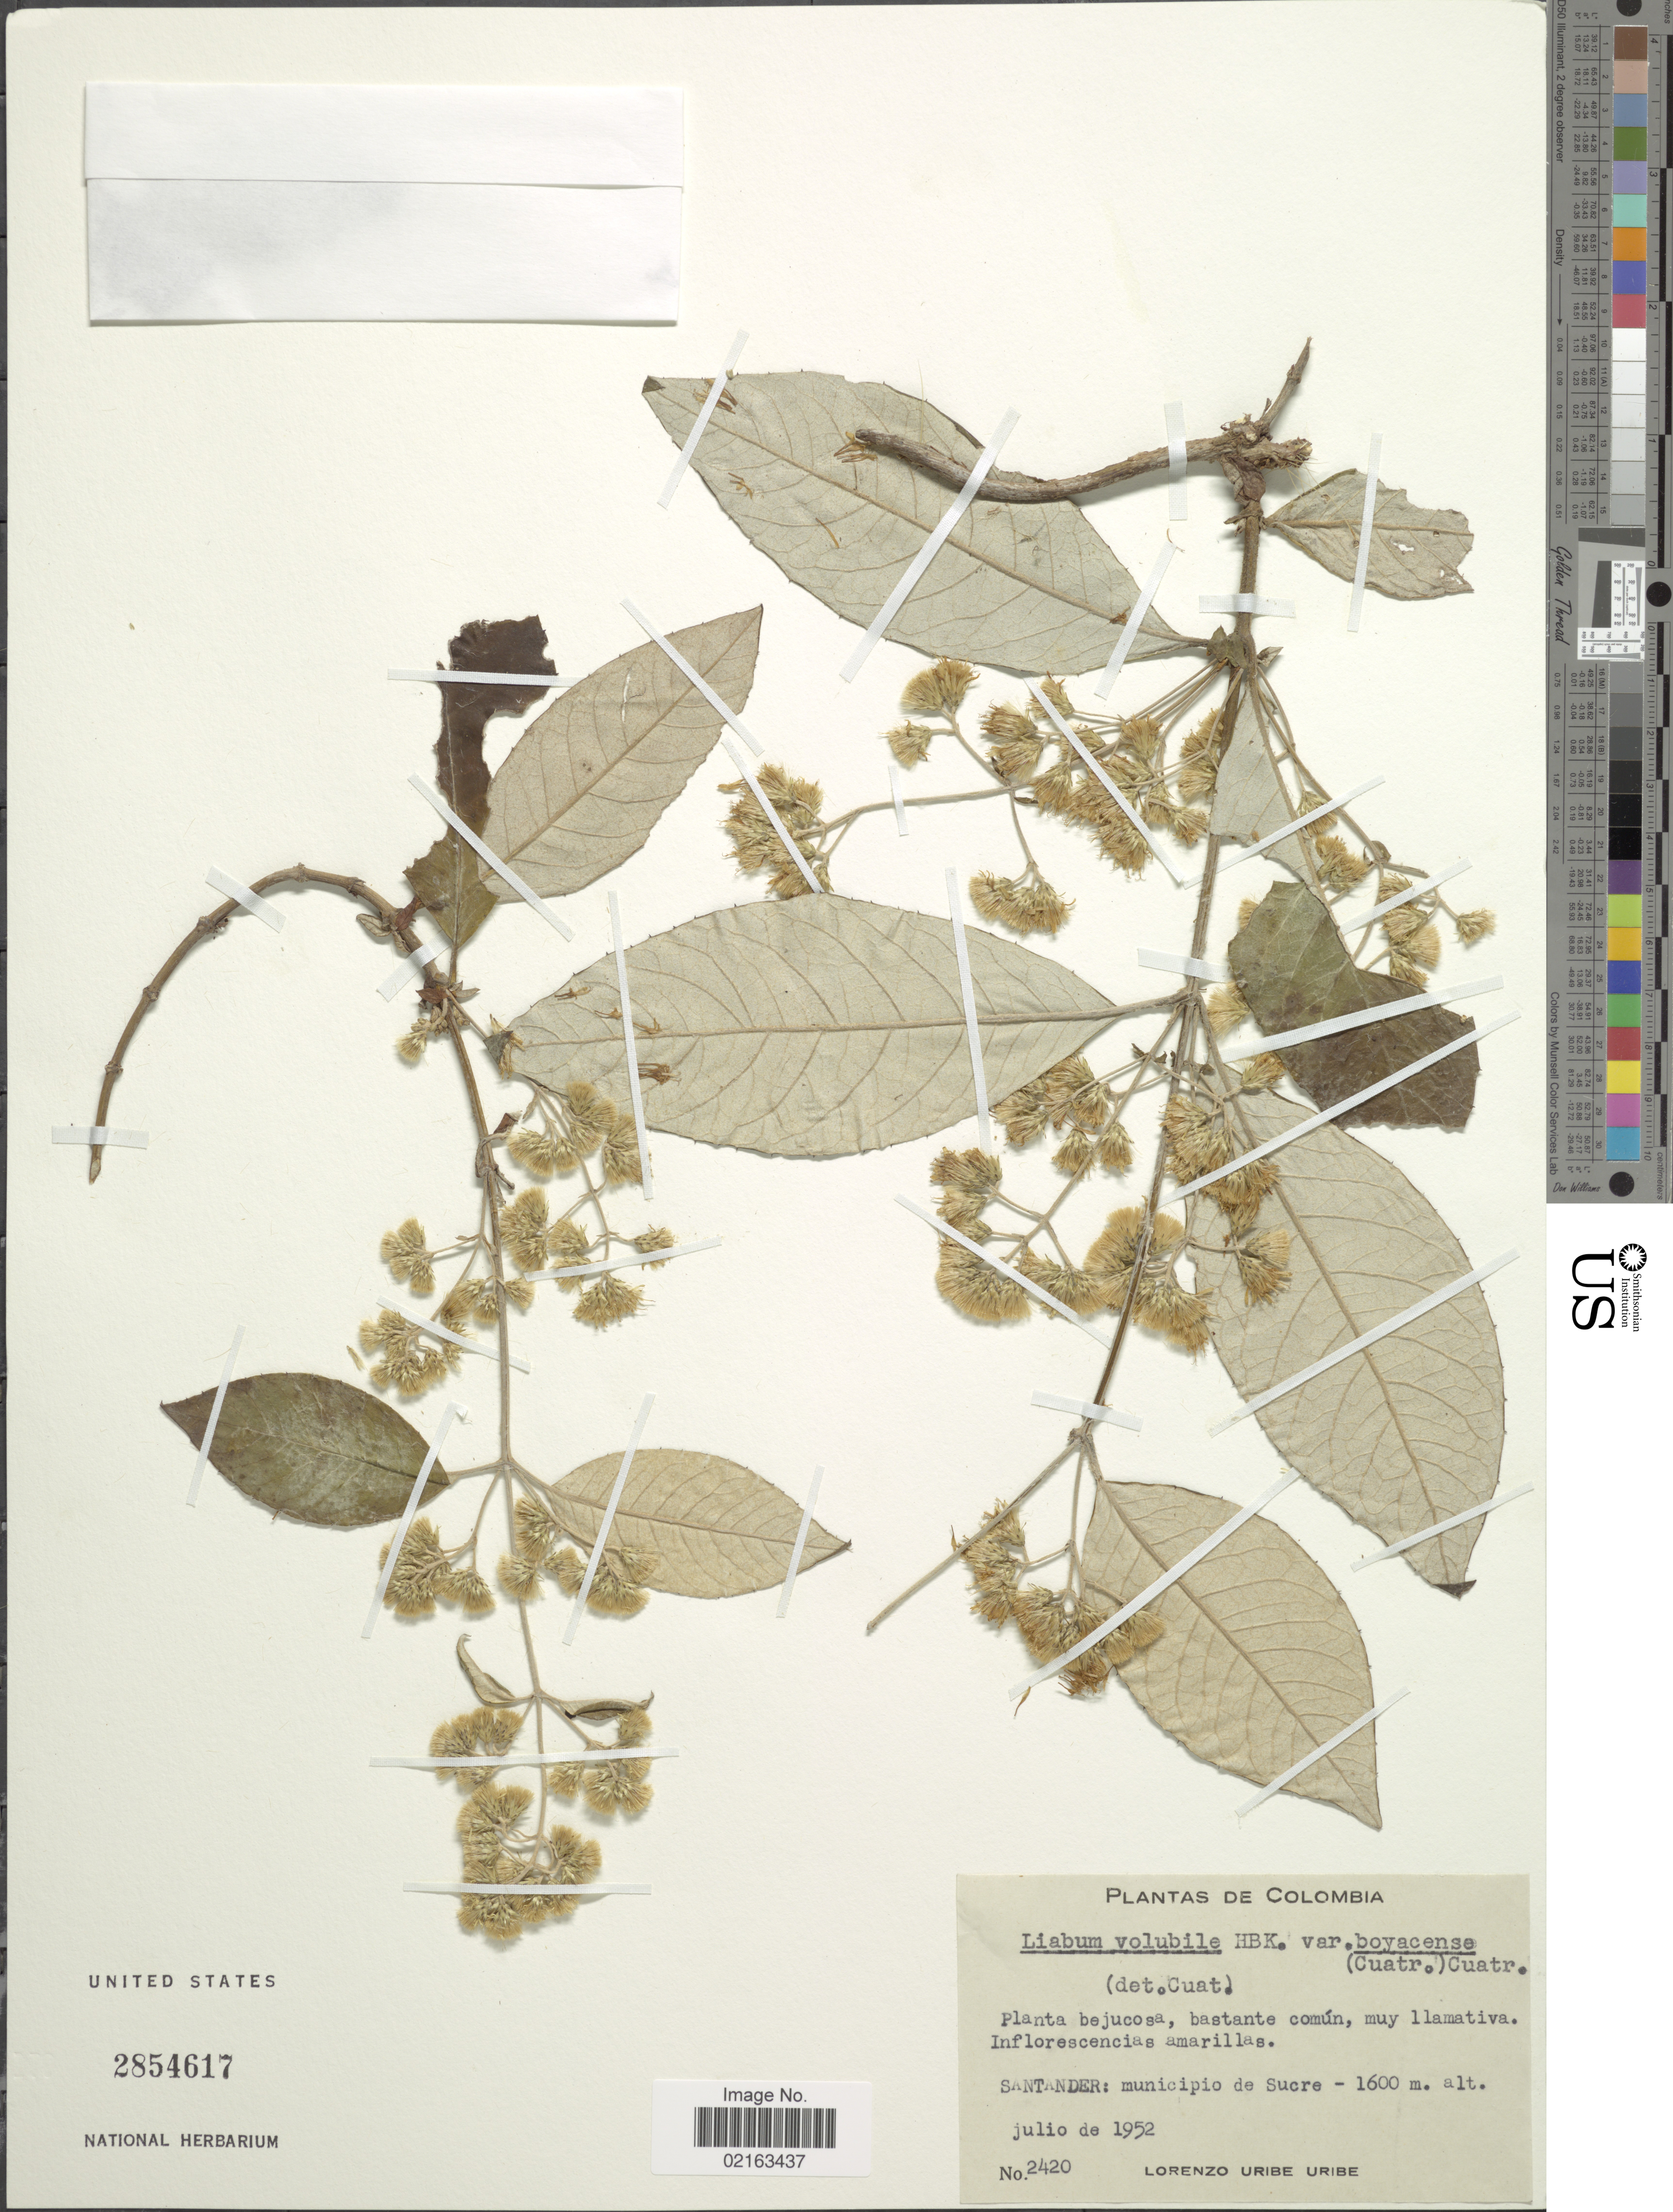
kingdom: Plantae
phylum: Tracheophyta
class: Magnoliopsida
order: Asterales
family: Asteraceae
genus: Oligactis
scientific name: Oligactis volubilis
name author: (Kunth) Cass.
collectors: L. Uribe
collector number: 2420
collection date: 1952-07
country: Colombia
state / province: Santander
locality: Santander: municipio de Sucre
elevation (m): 1600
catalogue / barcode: US 2854617